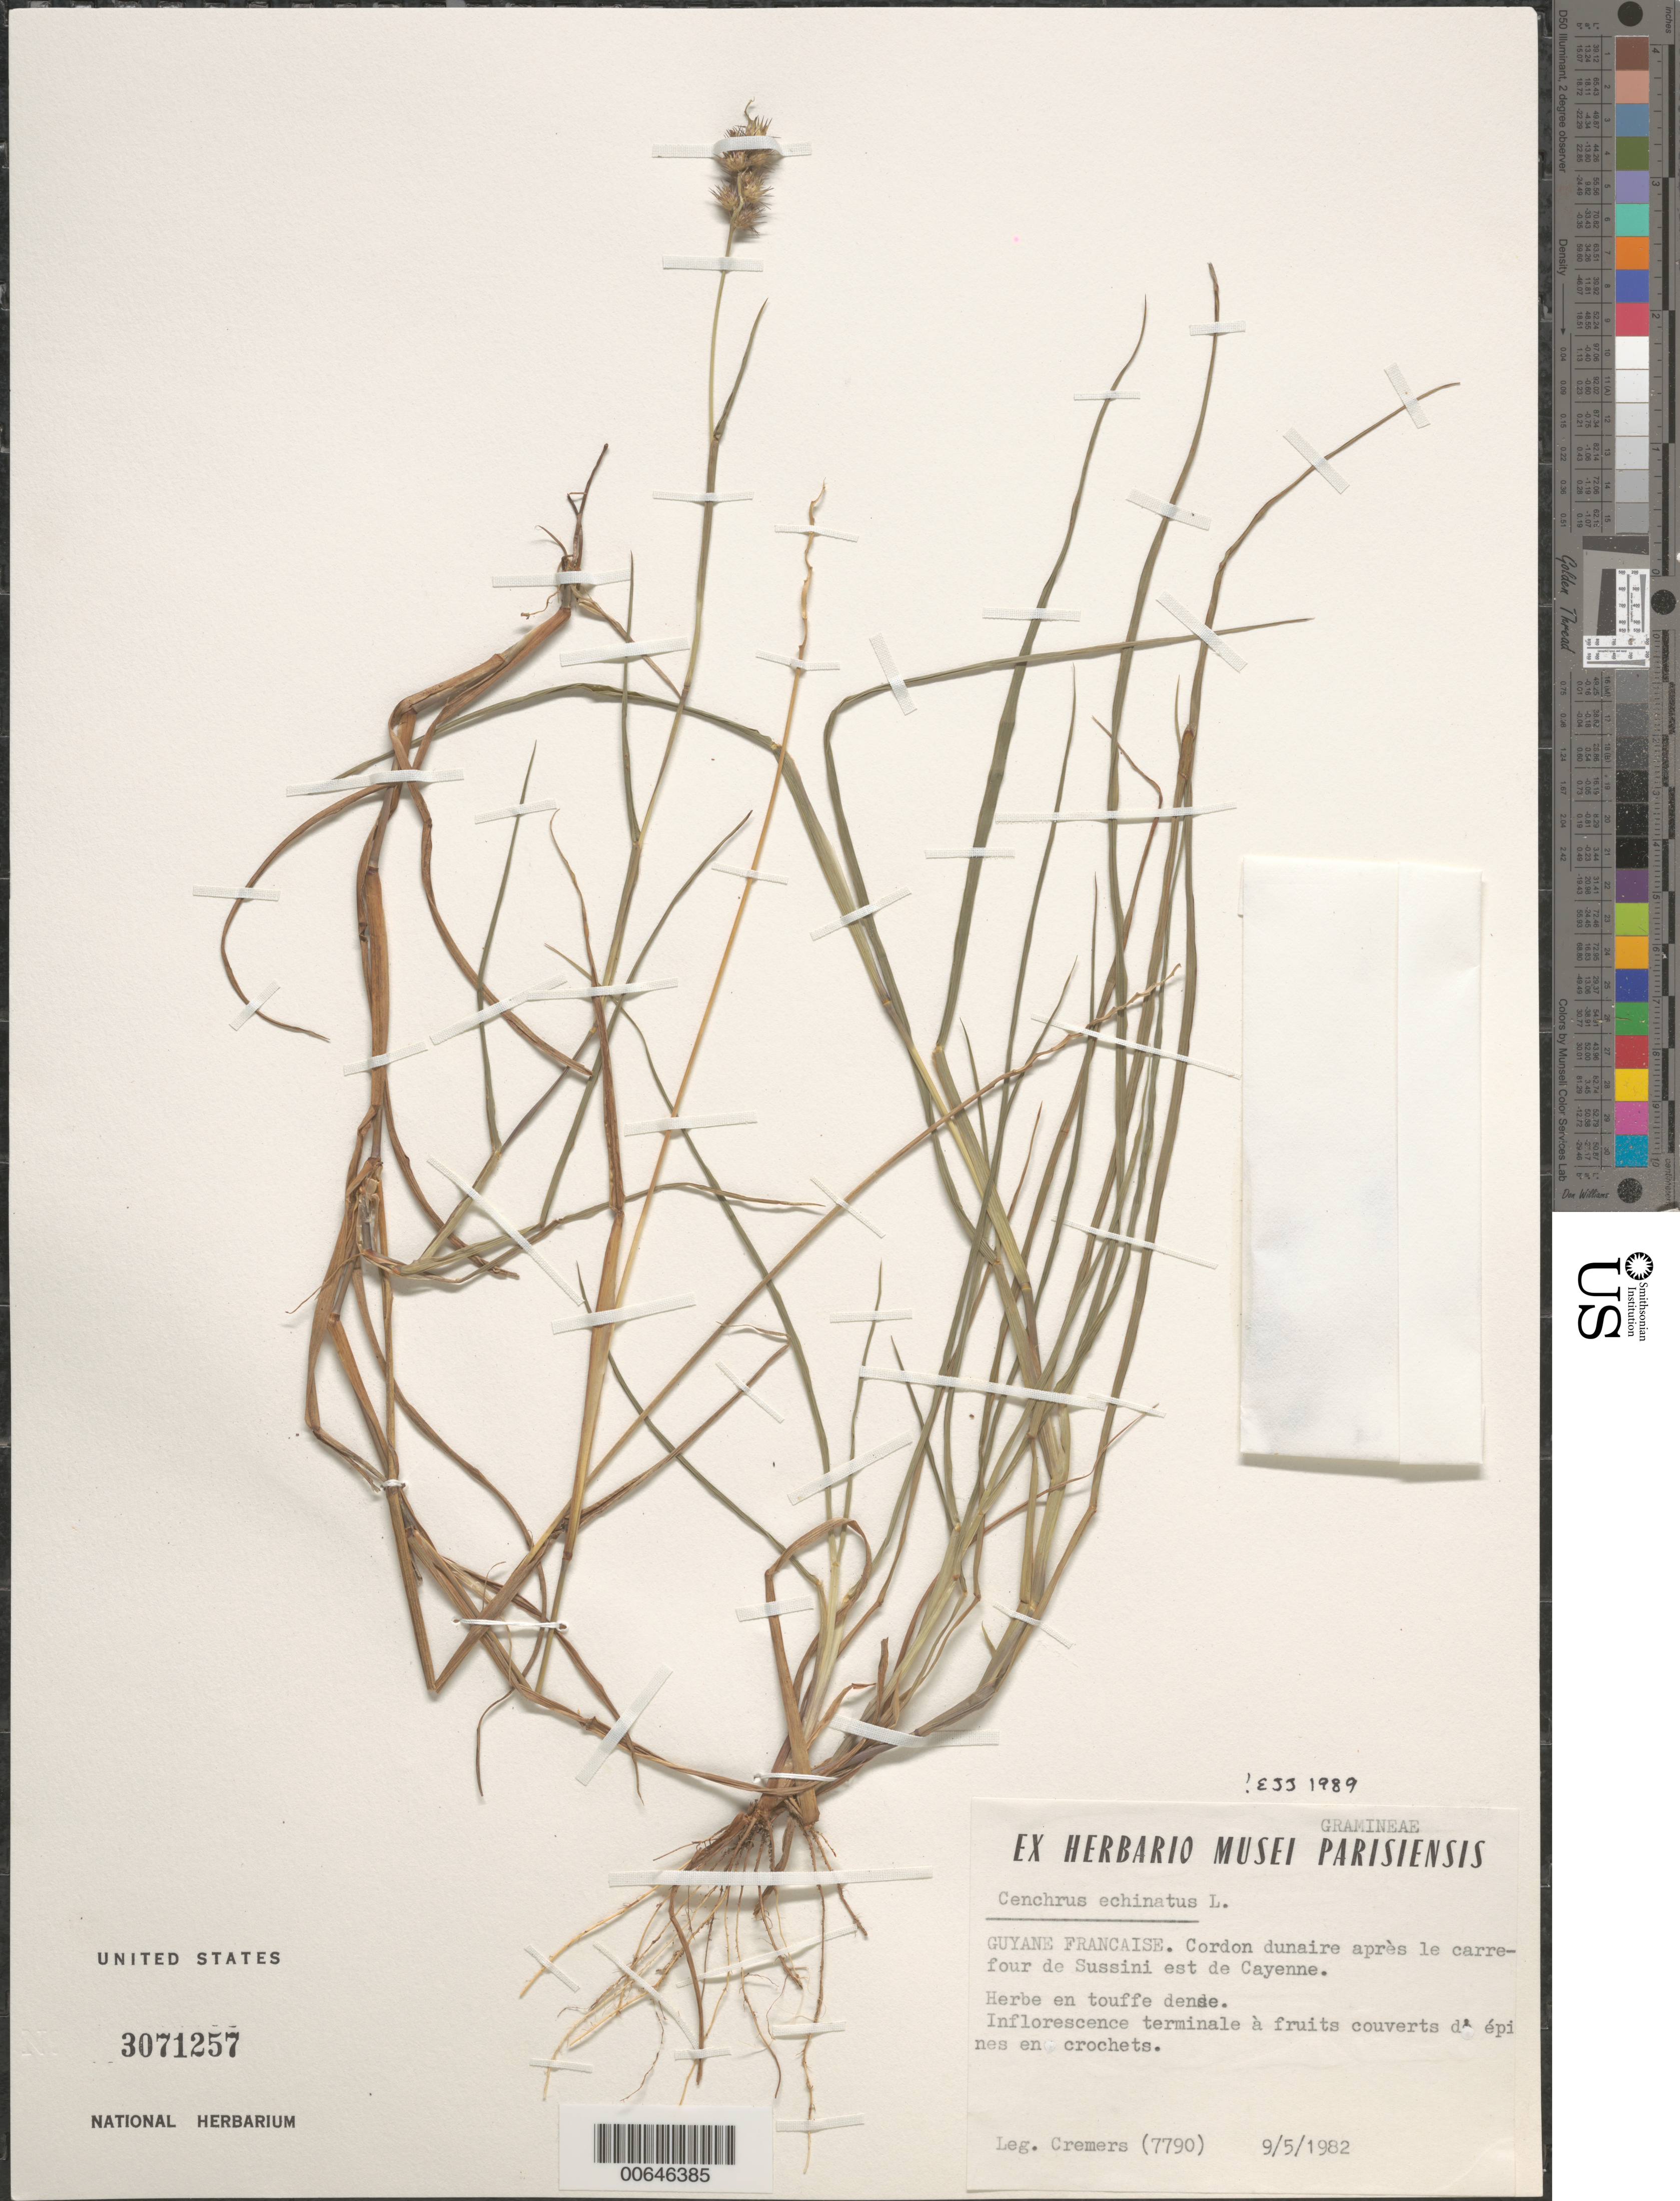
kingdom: Plantae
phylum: Tracheophyta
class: Liliopsida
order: Poales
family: Poaceae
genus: Cenchrus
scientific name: Cenchrus echinatus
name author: L.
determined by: Judziewicz, E. J.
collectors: G. Cremers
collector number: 790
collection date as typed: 9-May-82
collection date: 1982-05-09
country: French Guiana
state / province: Cayenne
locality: Cayenne, E of, near Susini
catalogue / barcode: US 3071257